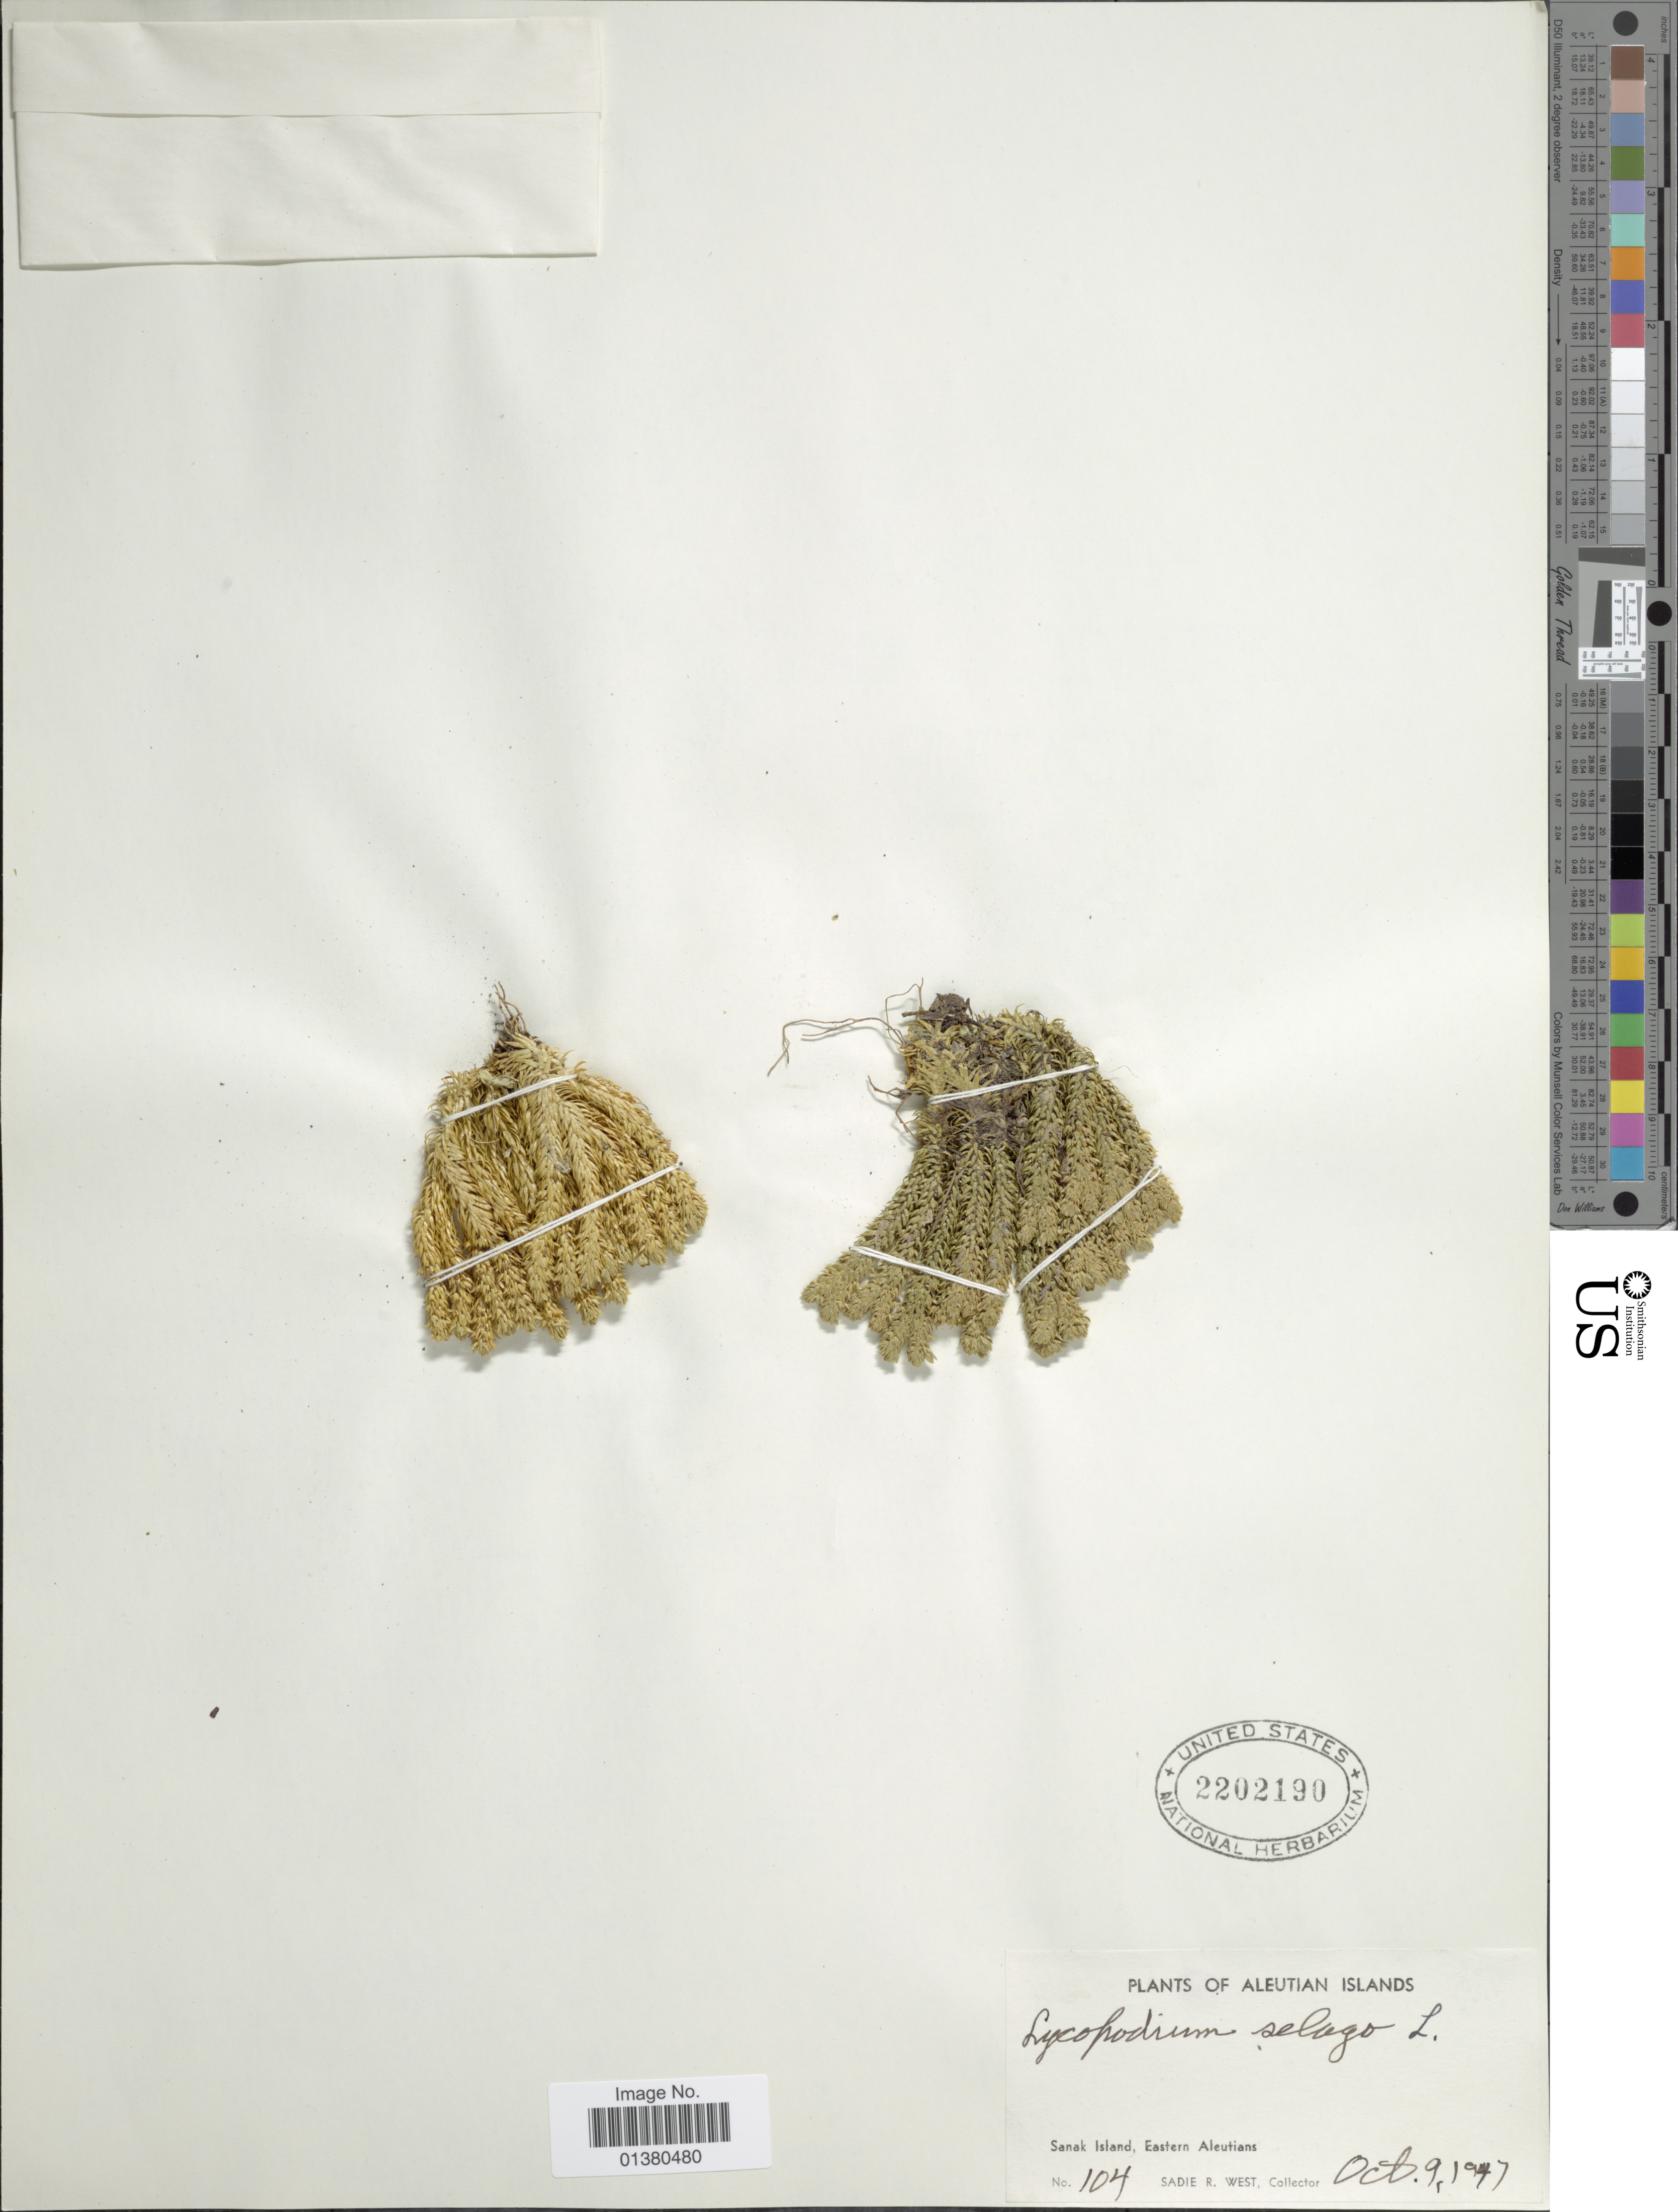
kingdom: Plantae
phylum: Tracheophyta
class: Lycopodiopsida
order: Lycopodiales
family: Lycopodiaceae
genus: Huperzia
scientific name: Huperzia selago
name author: (L.) Bernh. ex Schrank & Mart.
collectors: S. R. West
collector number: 104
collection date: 1947-10-09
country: United States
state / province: Alaska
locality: Aleutian Islands, Sanak Idland, Eastern Aleutians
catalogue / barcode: US 2202190